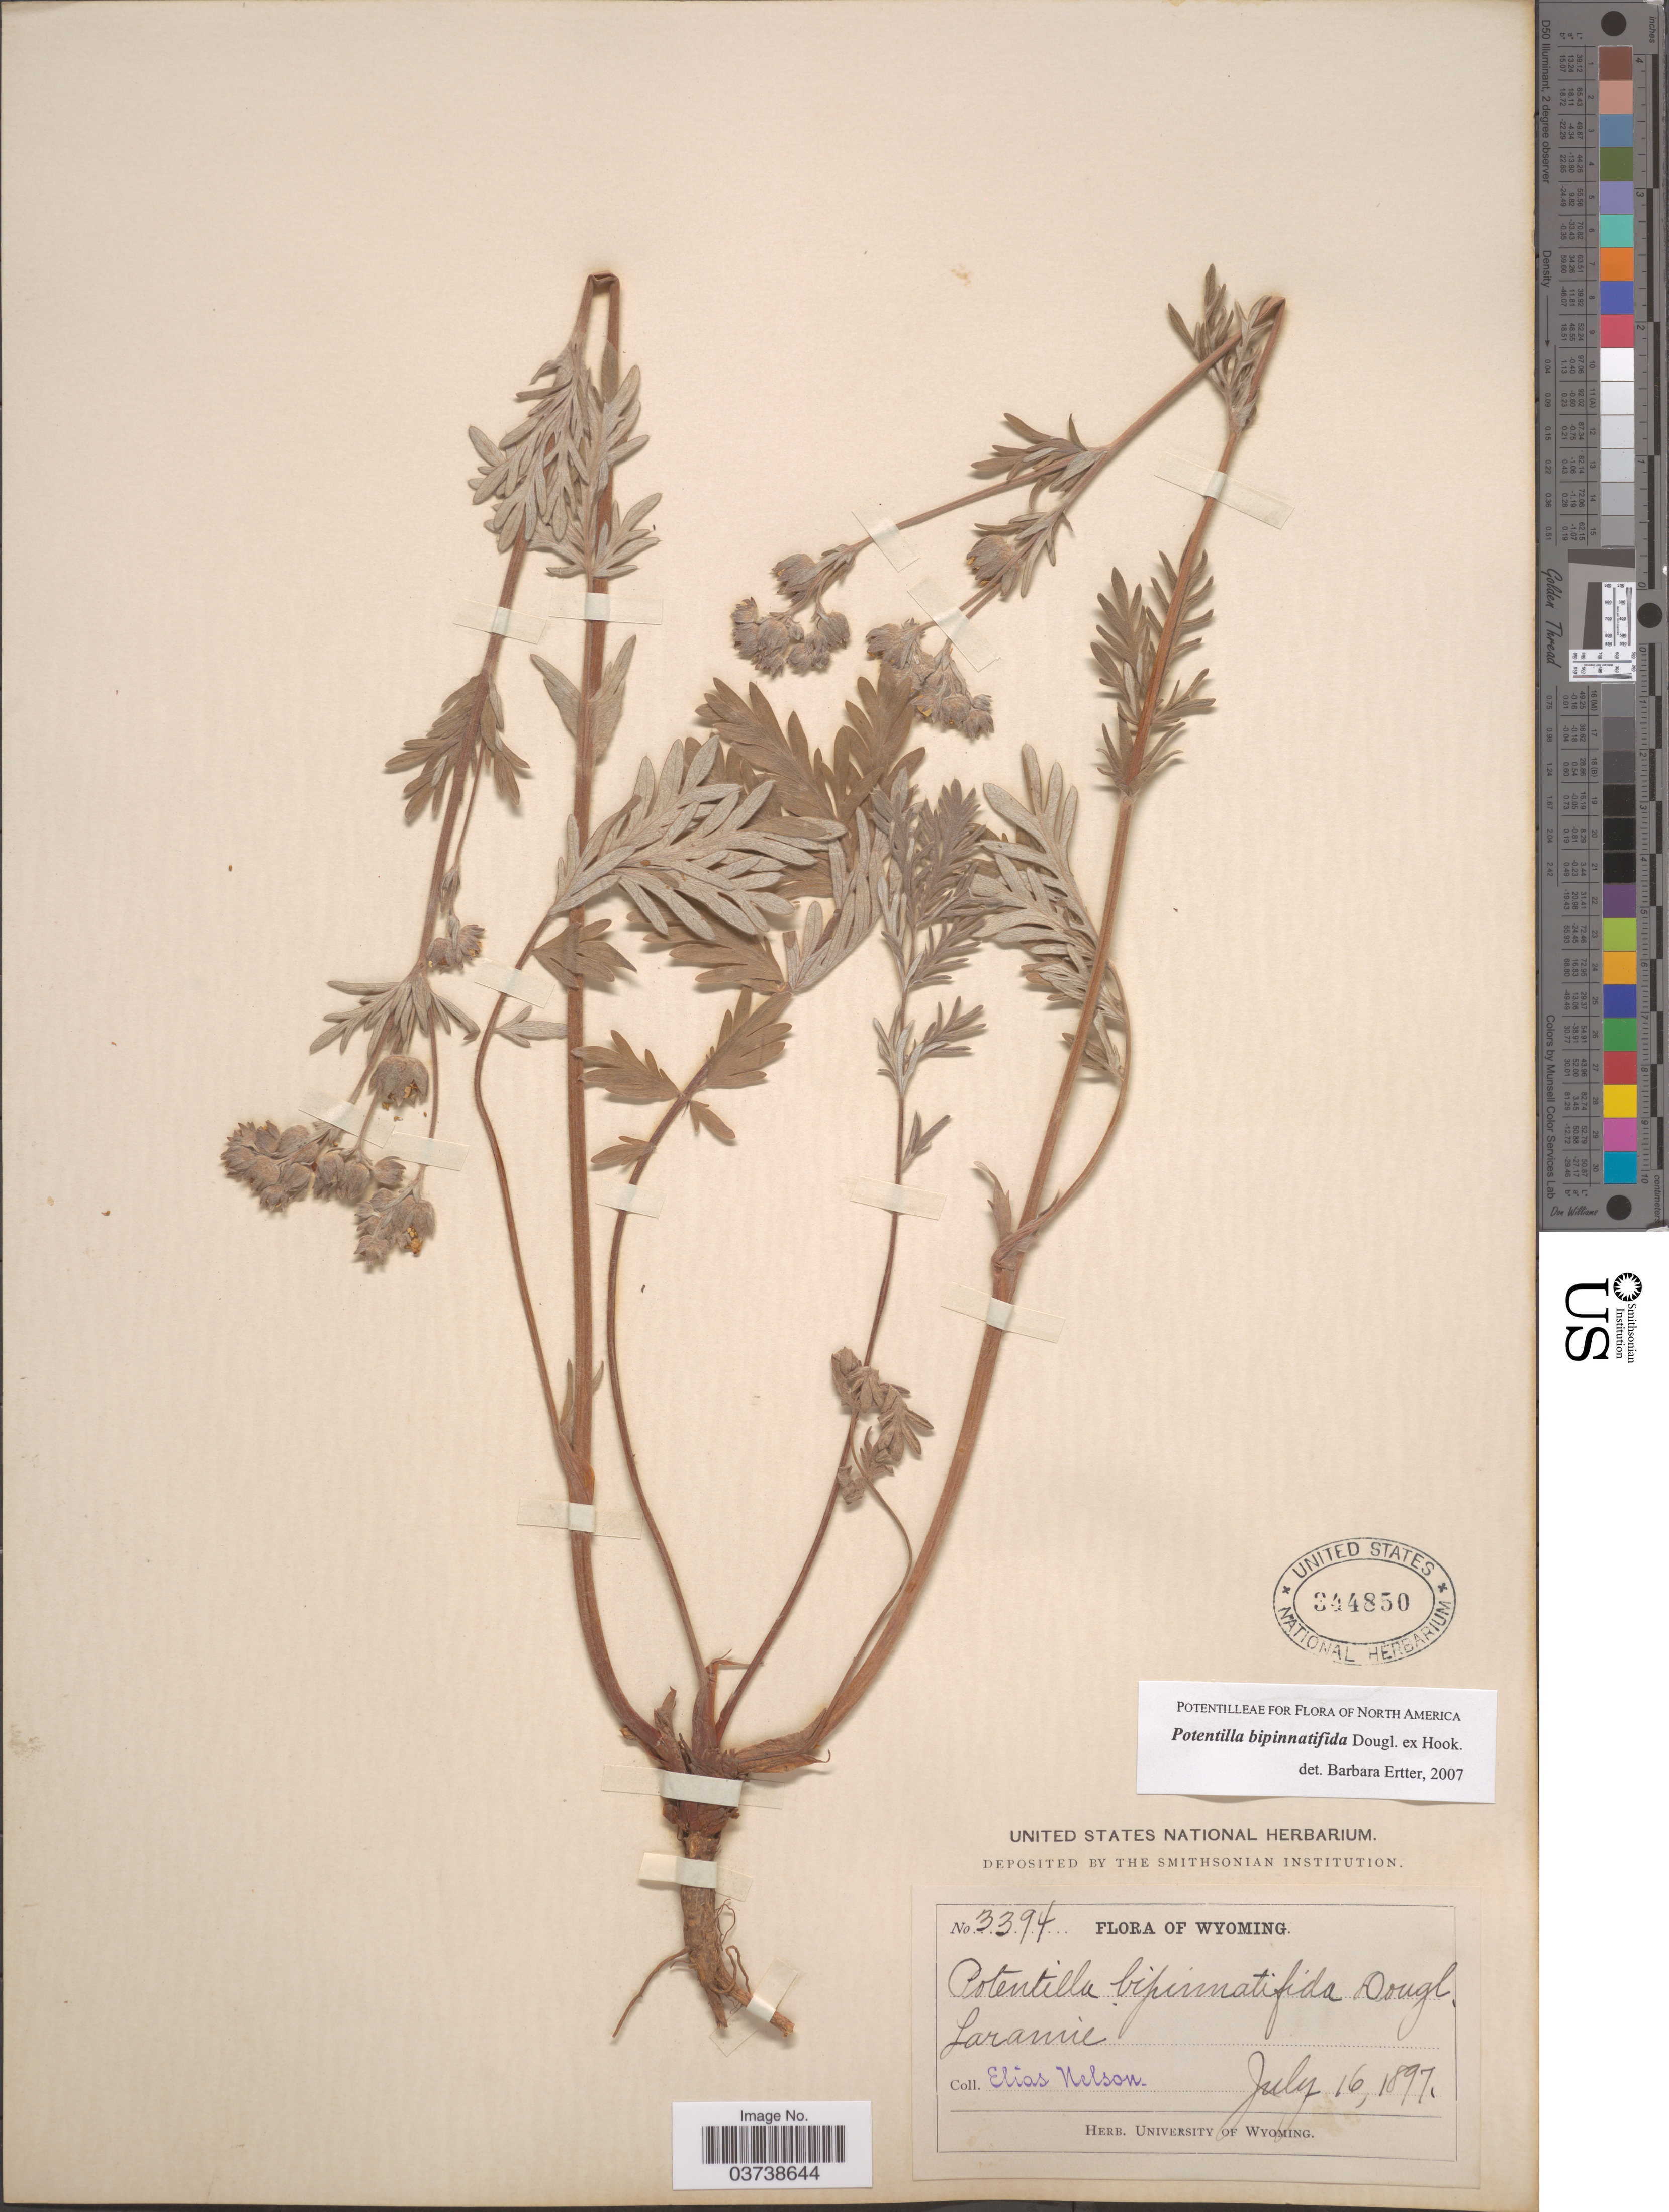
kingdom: Plantae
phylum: Tracheophyta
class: Magnoliopsida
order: Rosales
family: Rosaceae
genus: Potentilla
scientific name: Potentilla bipinnatifida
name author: Douglas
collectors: E. Nelson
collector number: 3394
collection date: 1897-07-16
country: United States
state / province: Wyoming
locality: Laramie.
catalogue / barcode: US 344850